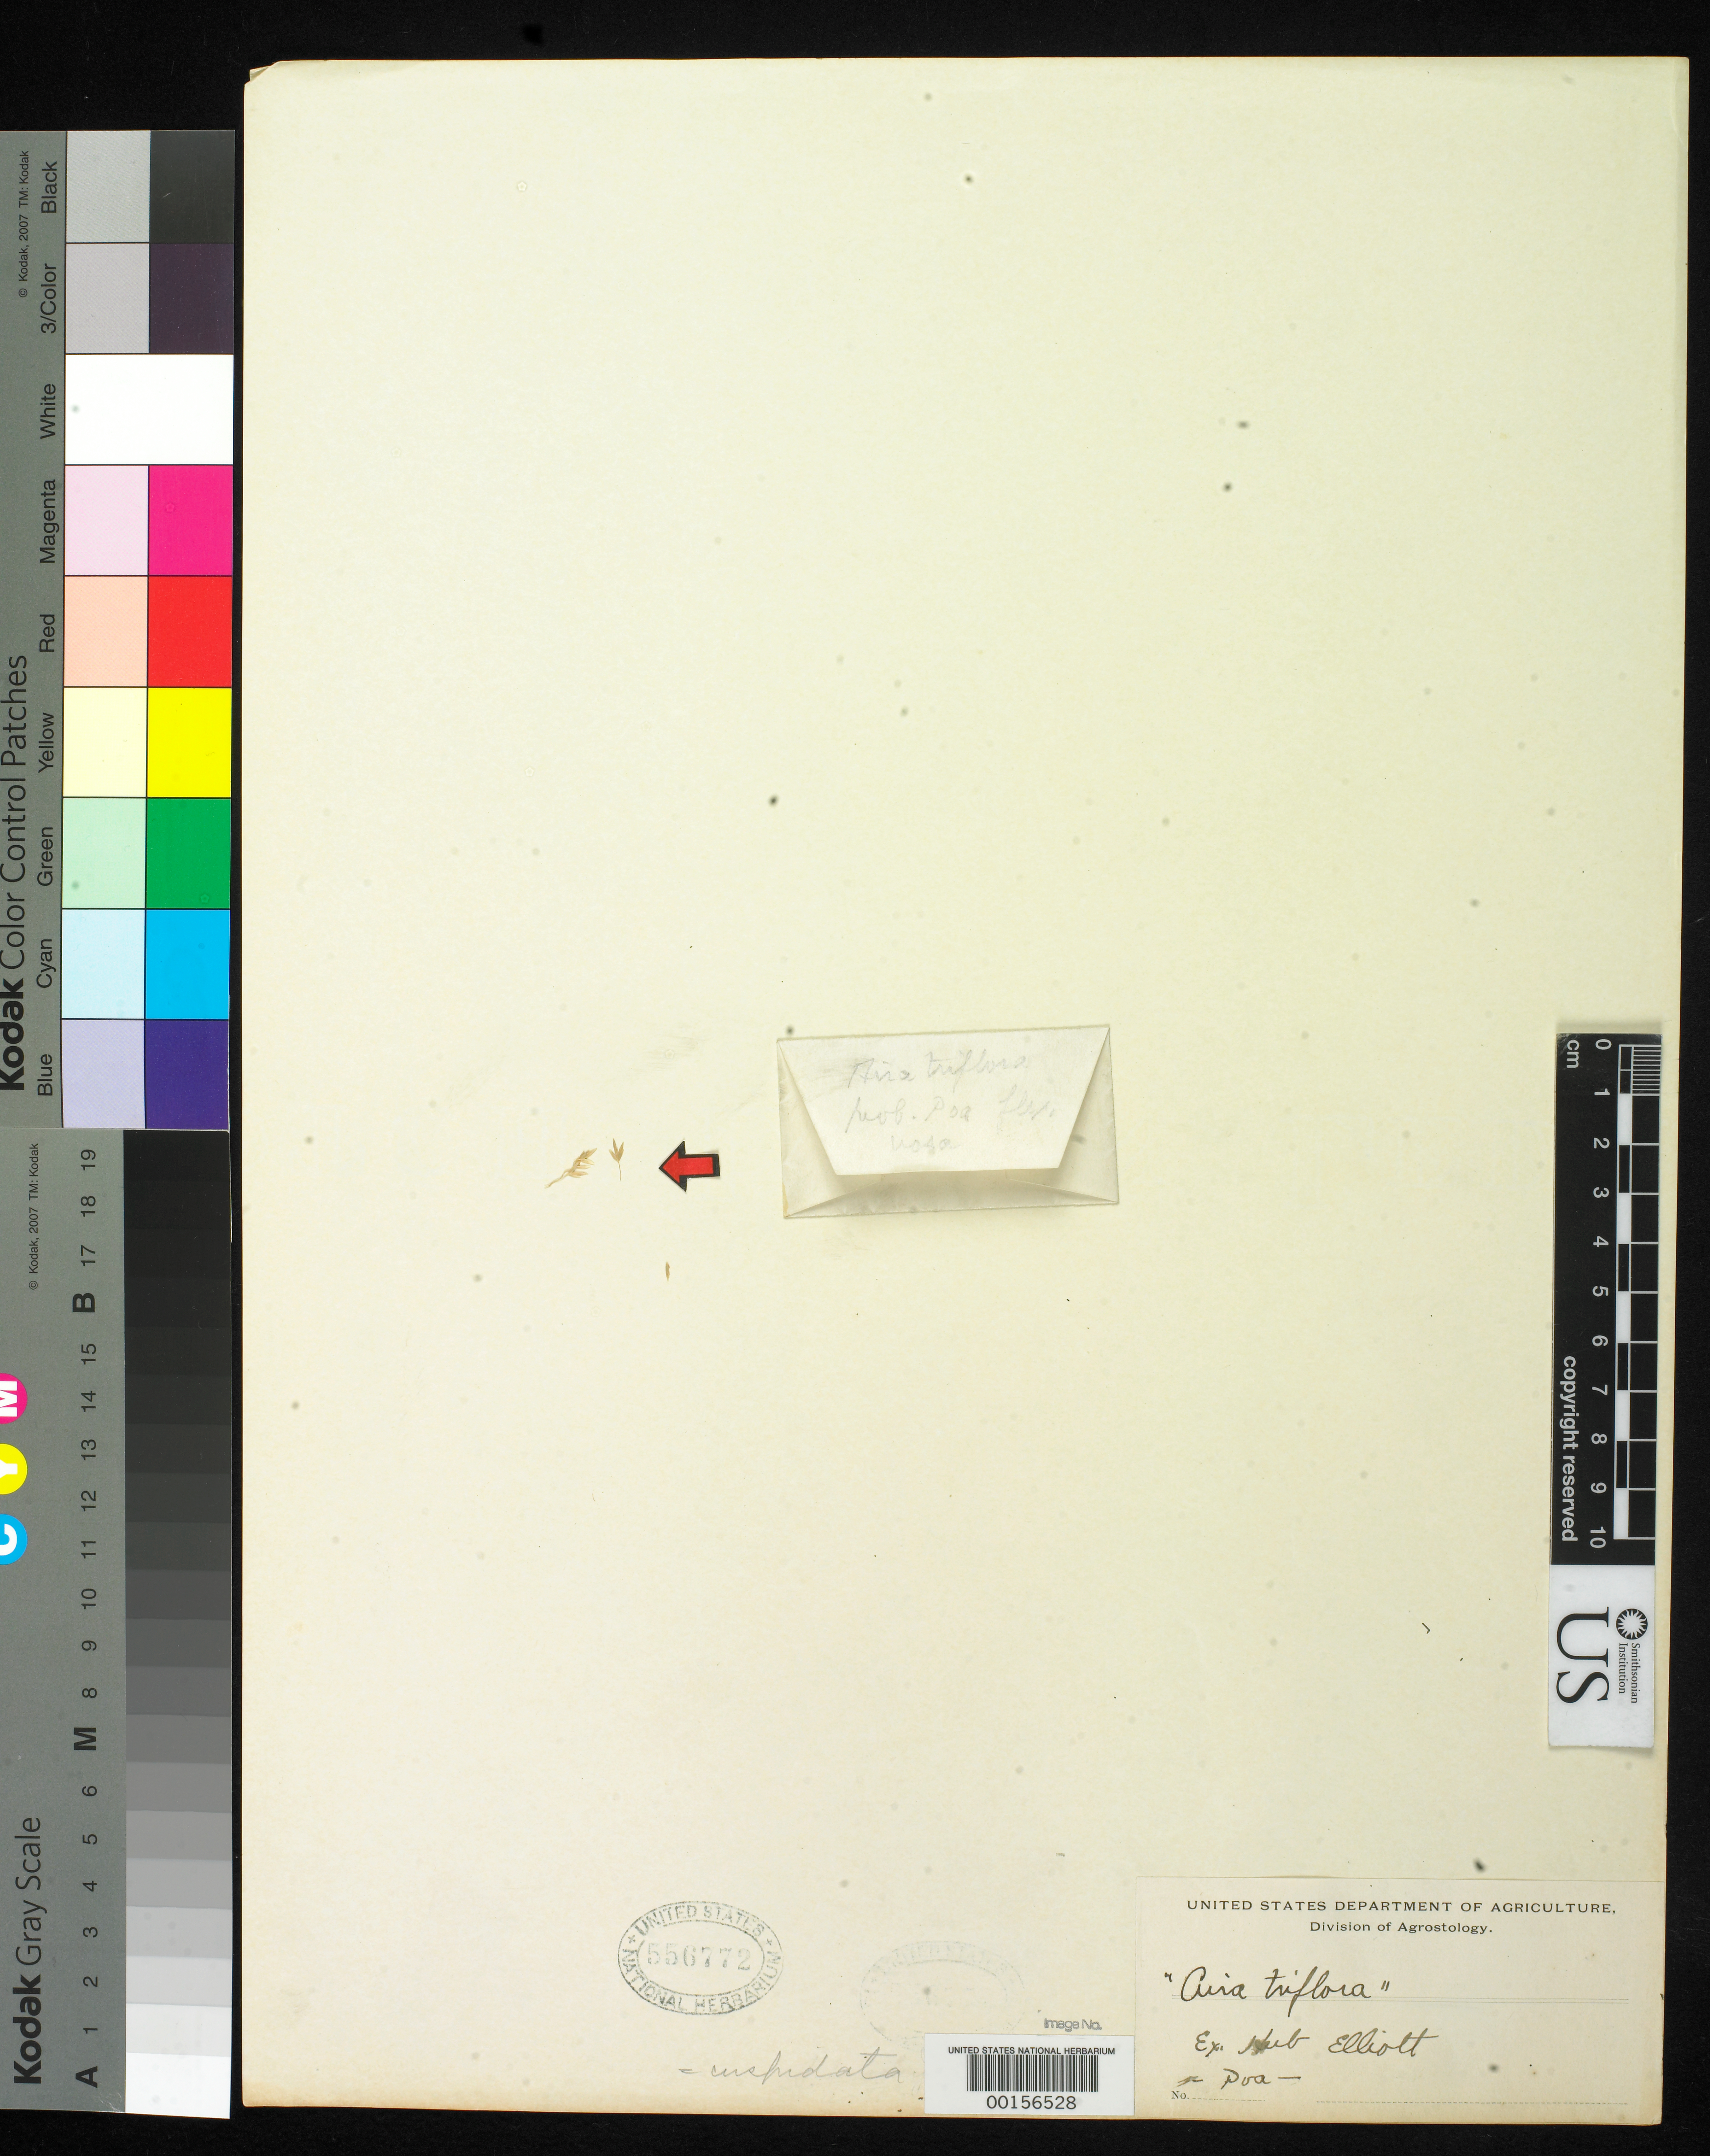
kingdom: Plantae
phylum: Tracheophyta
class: Liliopsida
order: Poales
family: Poaceae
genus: Aira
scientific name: Aira triflora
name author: Elliott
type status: Type Fragment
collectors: -. Green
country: United States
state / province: Georgia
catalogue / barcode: US 556772